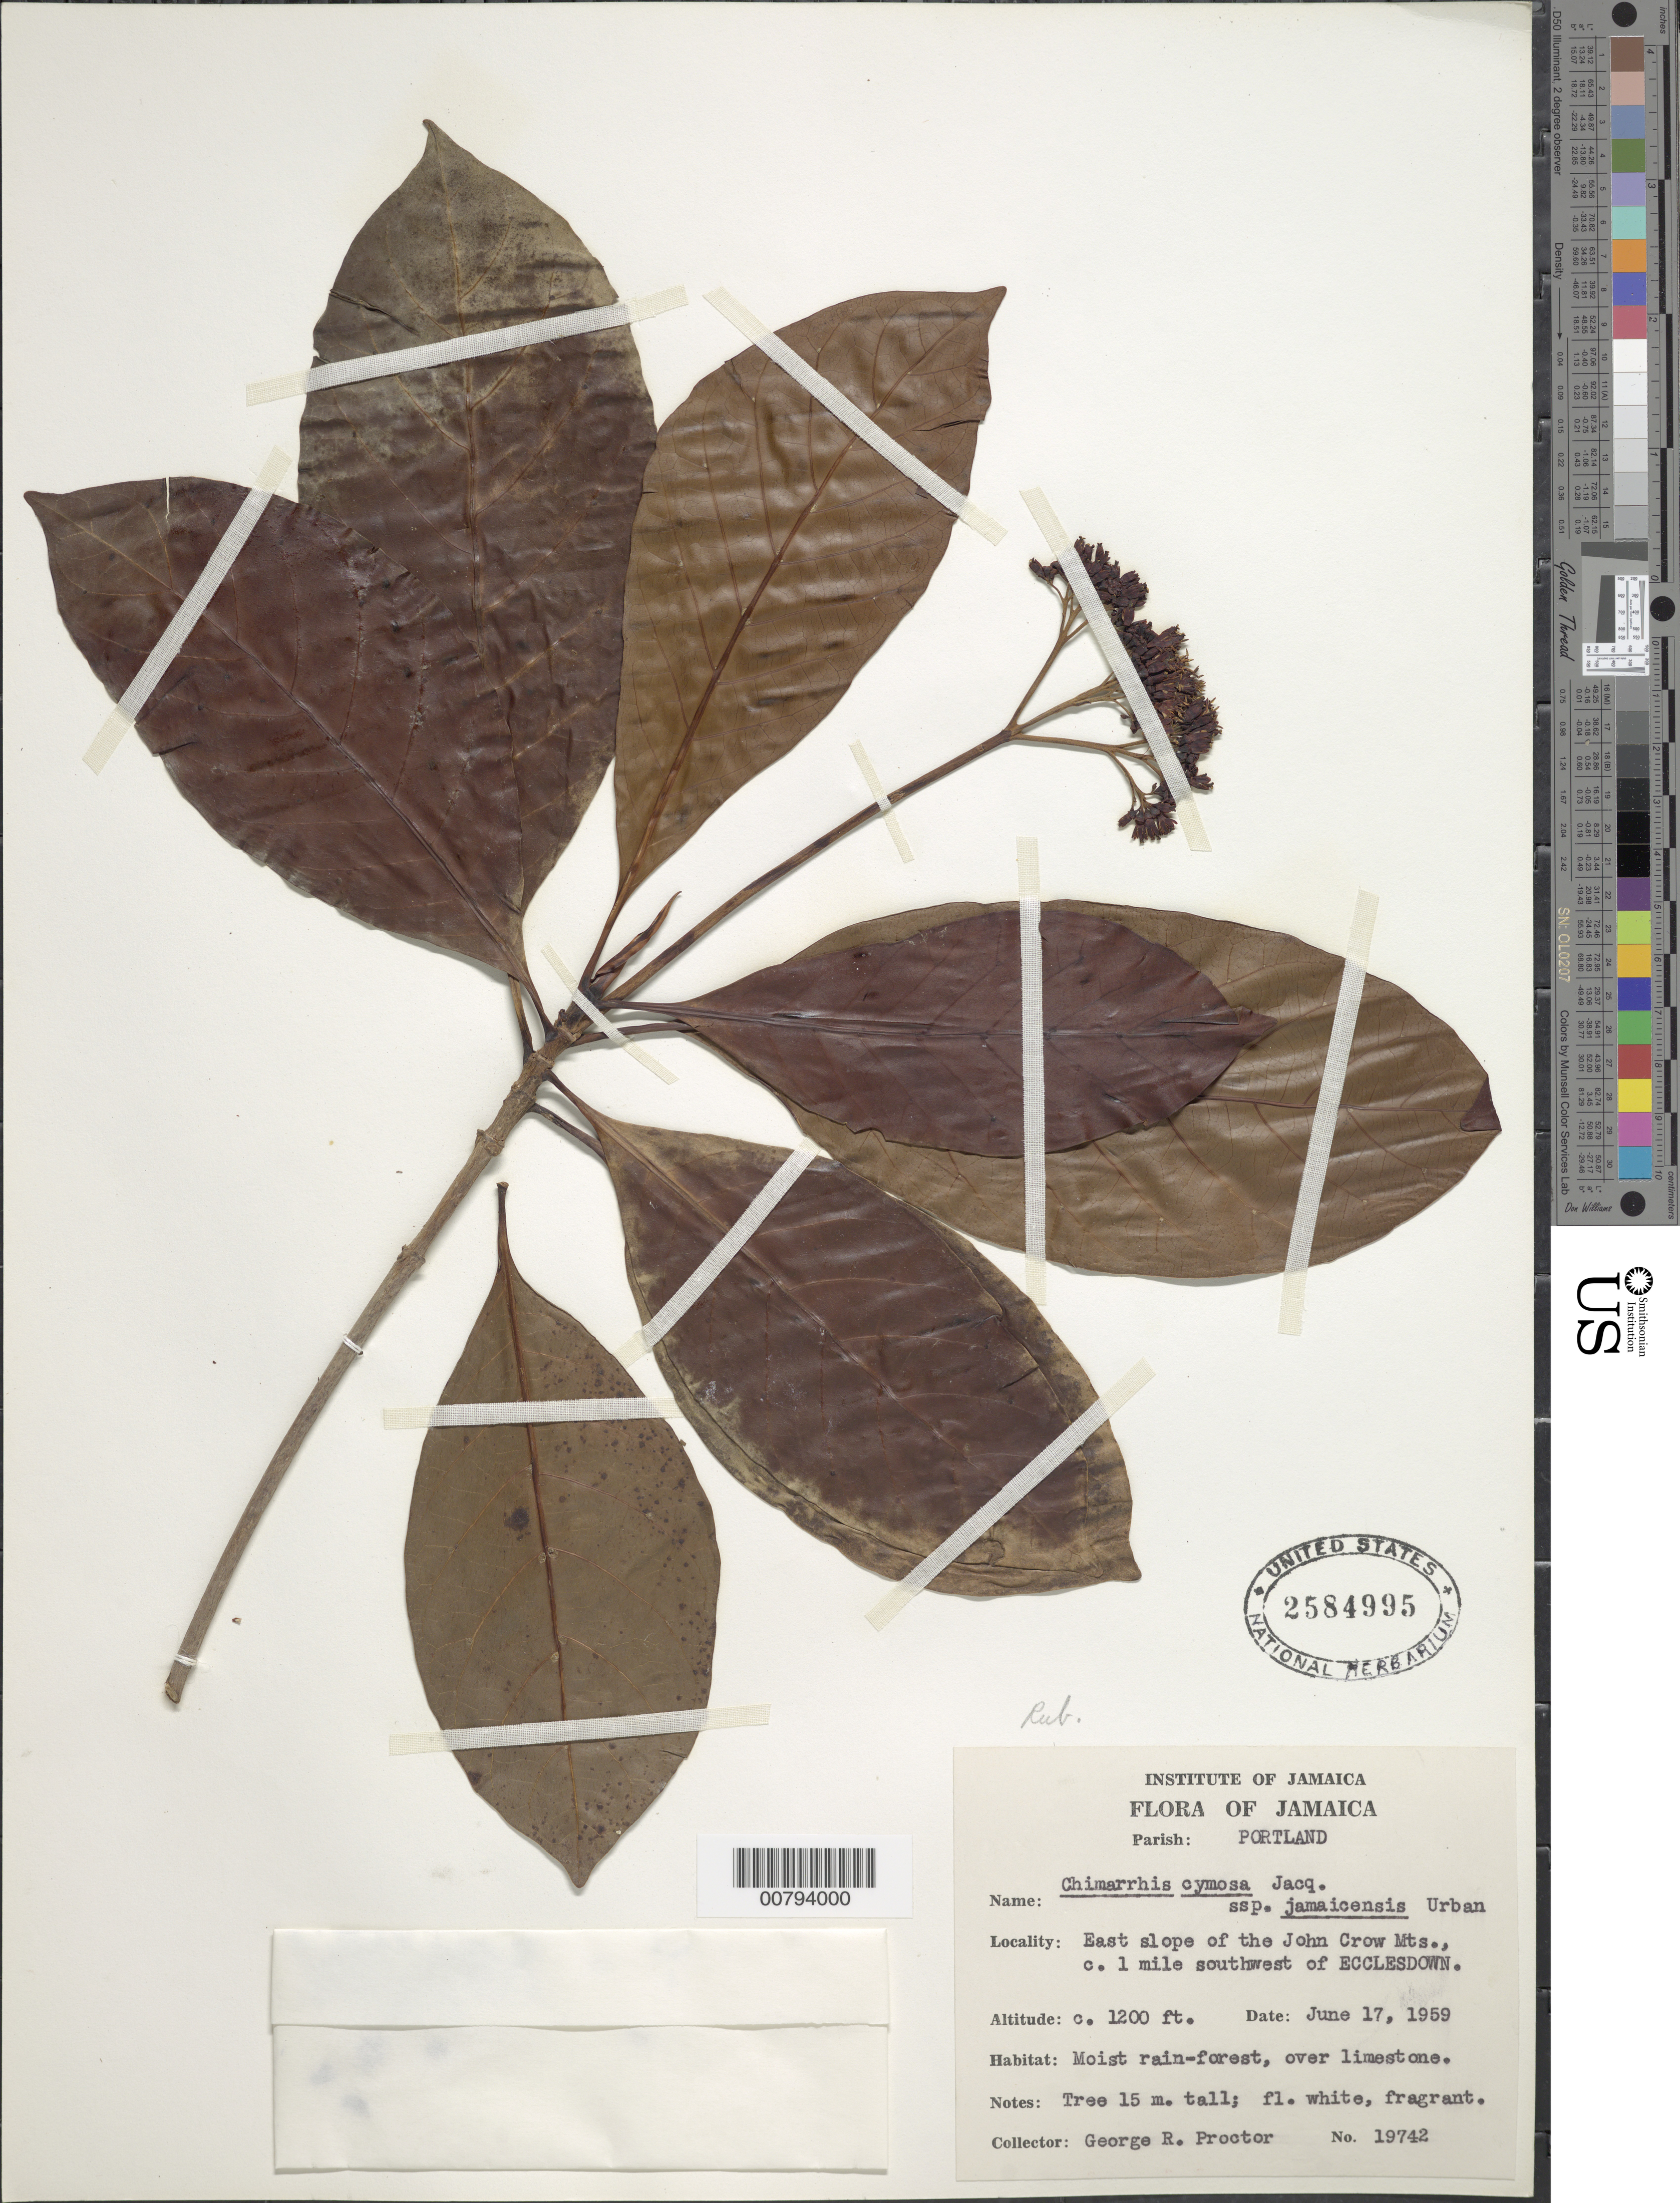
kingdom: Plantae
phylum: Tracheophyta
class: Magnoliopsida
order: Gentianales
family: Rubiaceae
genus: Chimarrhis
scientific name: Chimarrhis jamaicensis subsp. jamaicensis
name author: Urb.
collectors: G. R. Proctor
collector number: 19742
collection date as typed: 17 Jun 1959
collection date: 1959-06-17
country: Jamaica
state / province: Portland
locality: East slope of John Crow Mountains, ca. 1 mile southwest of Ecclesdown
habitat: Moist rainforest, over limestone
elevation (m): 366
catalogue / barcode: US 2584995